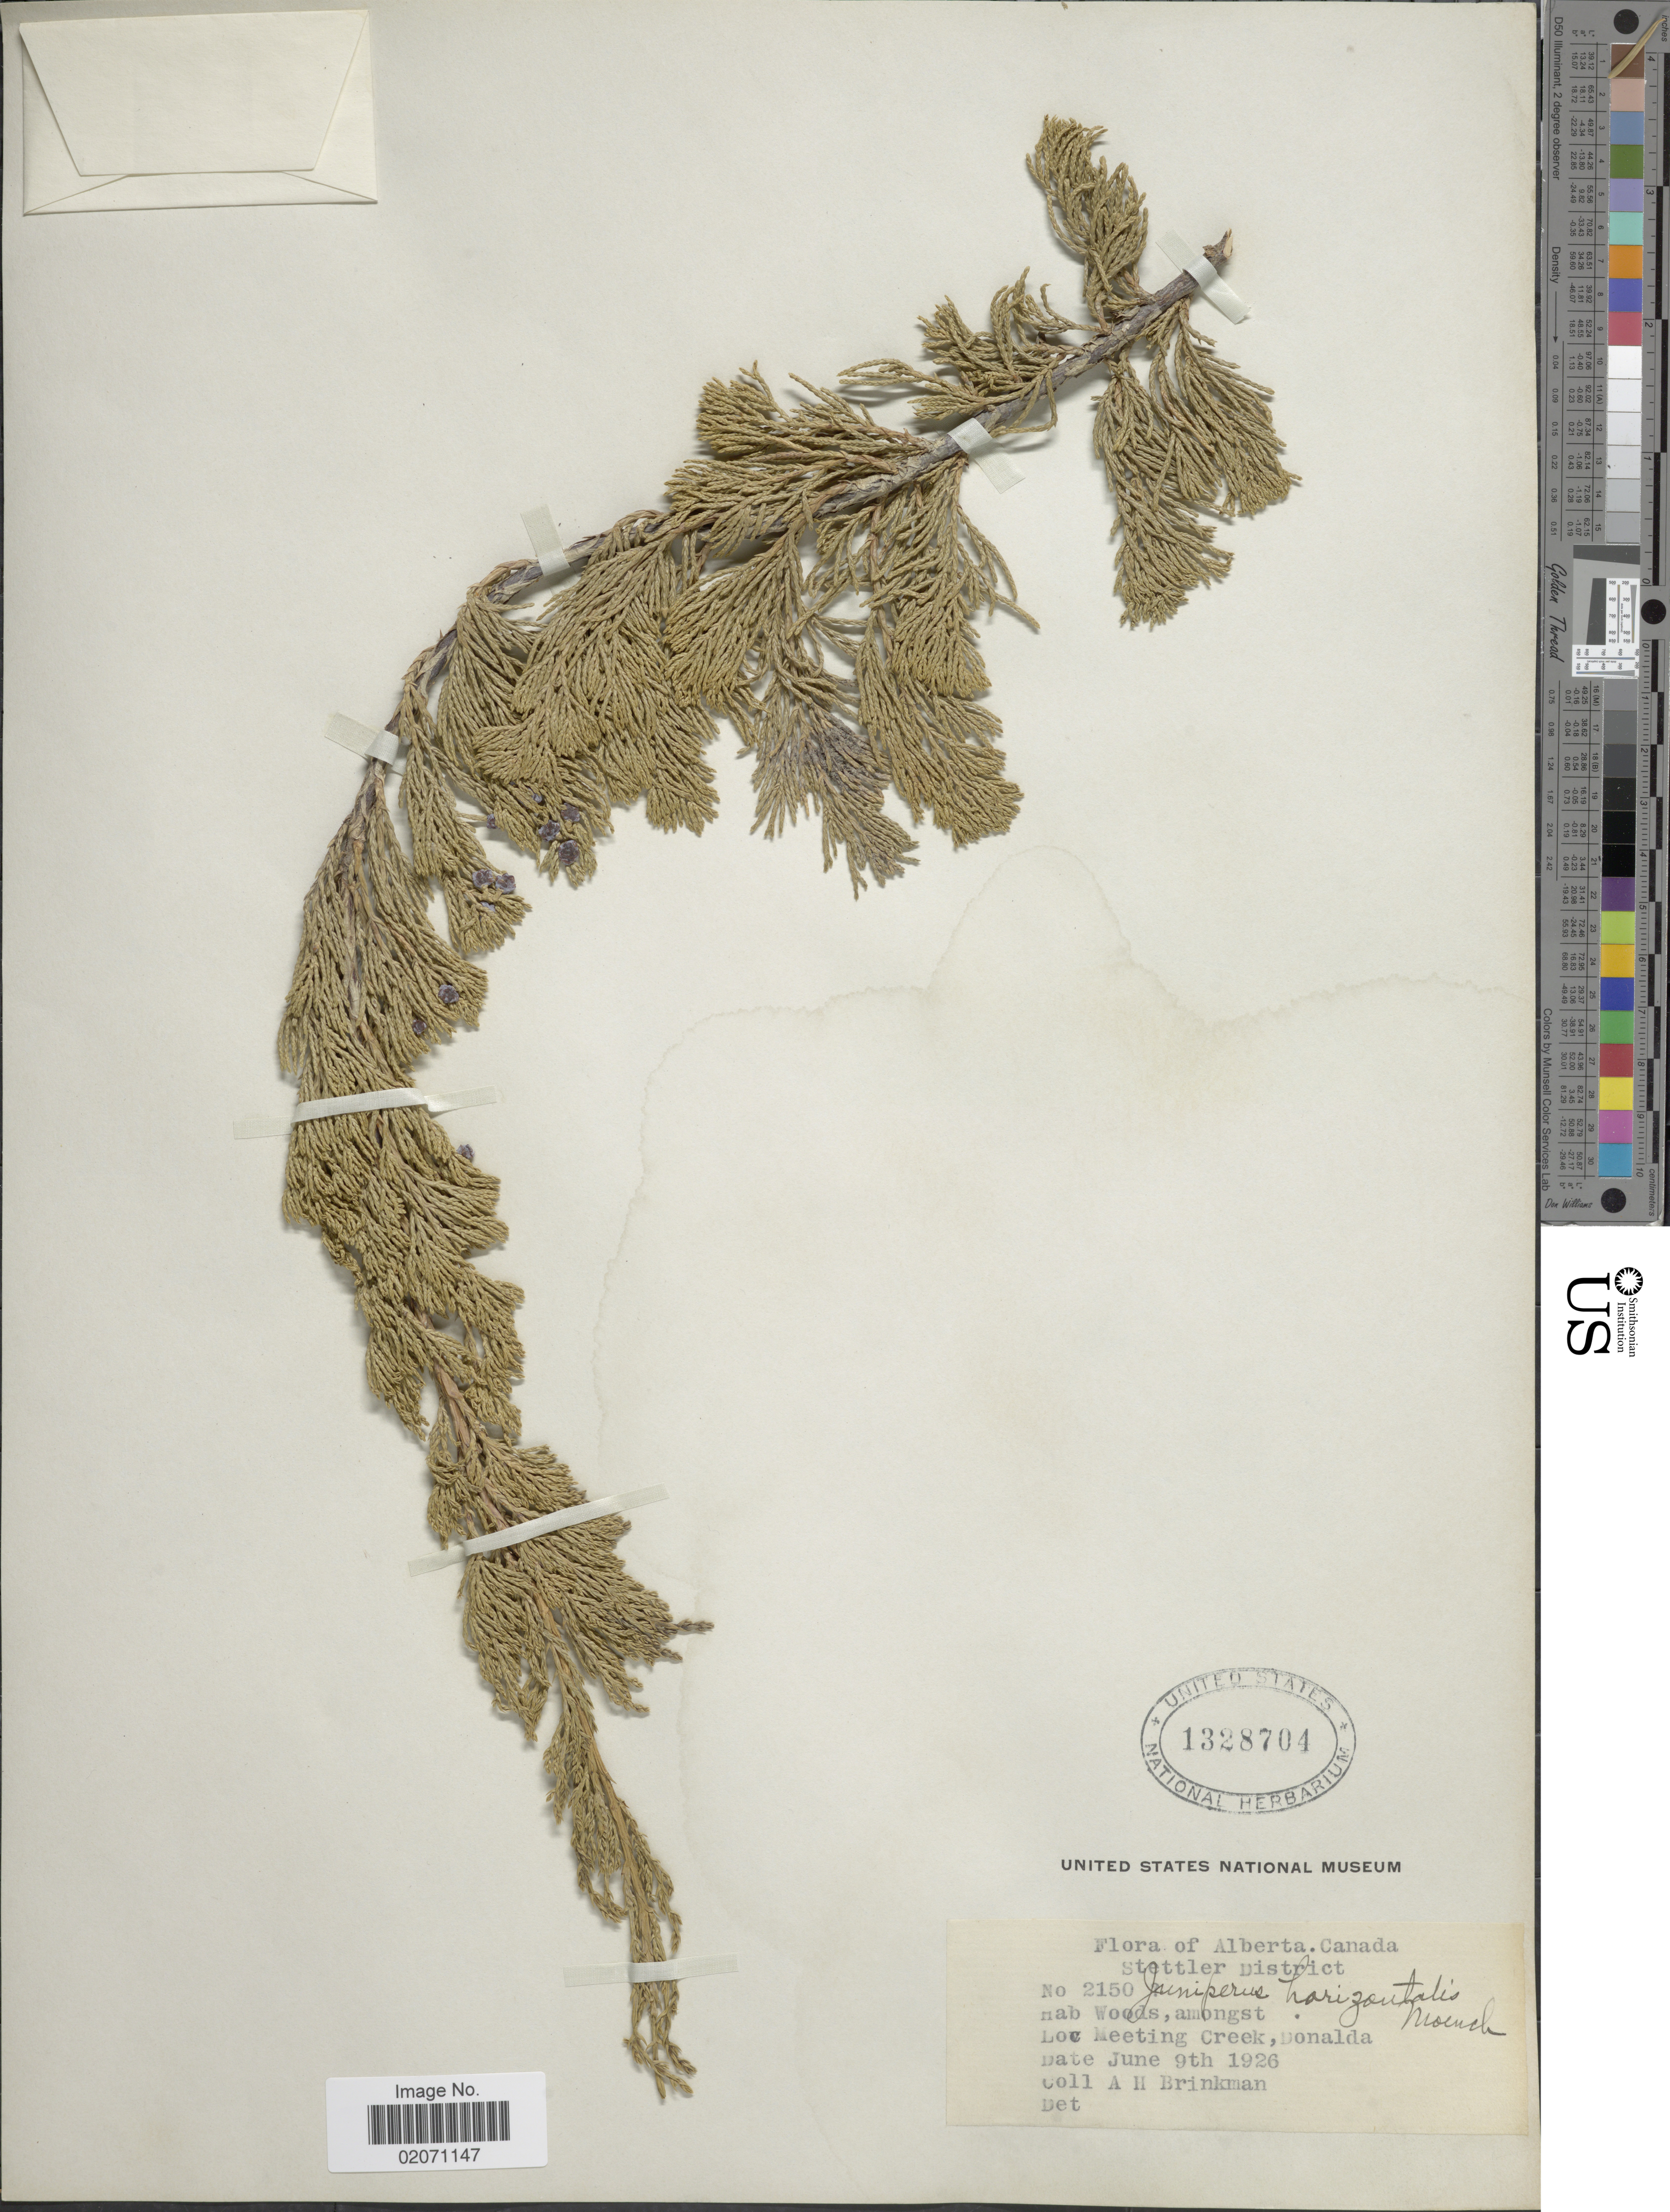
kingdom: Plantae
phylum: Tracheophyta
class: Pinopsida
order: Pinales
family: Cupressaceae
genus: Juniperus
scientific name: Juniperus horizontalis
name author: Moench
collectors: A. Brinkman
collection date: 1926-06-09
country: Canada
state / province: Alberta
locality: Stettler District. Meeting Creek, Donalda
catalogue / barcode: US 1328704